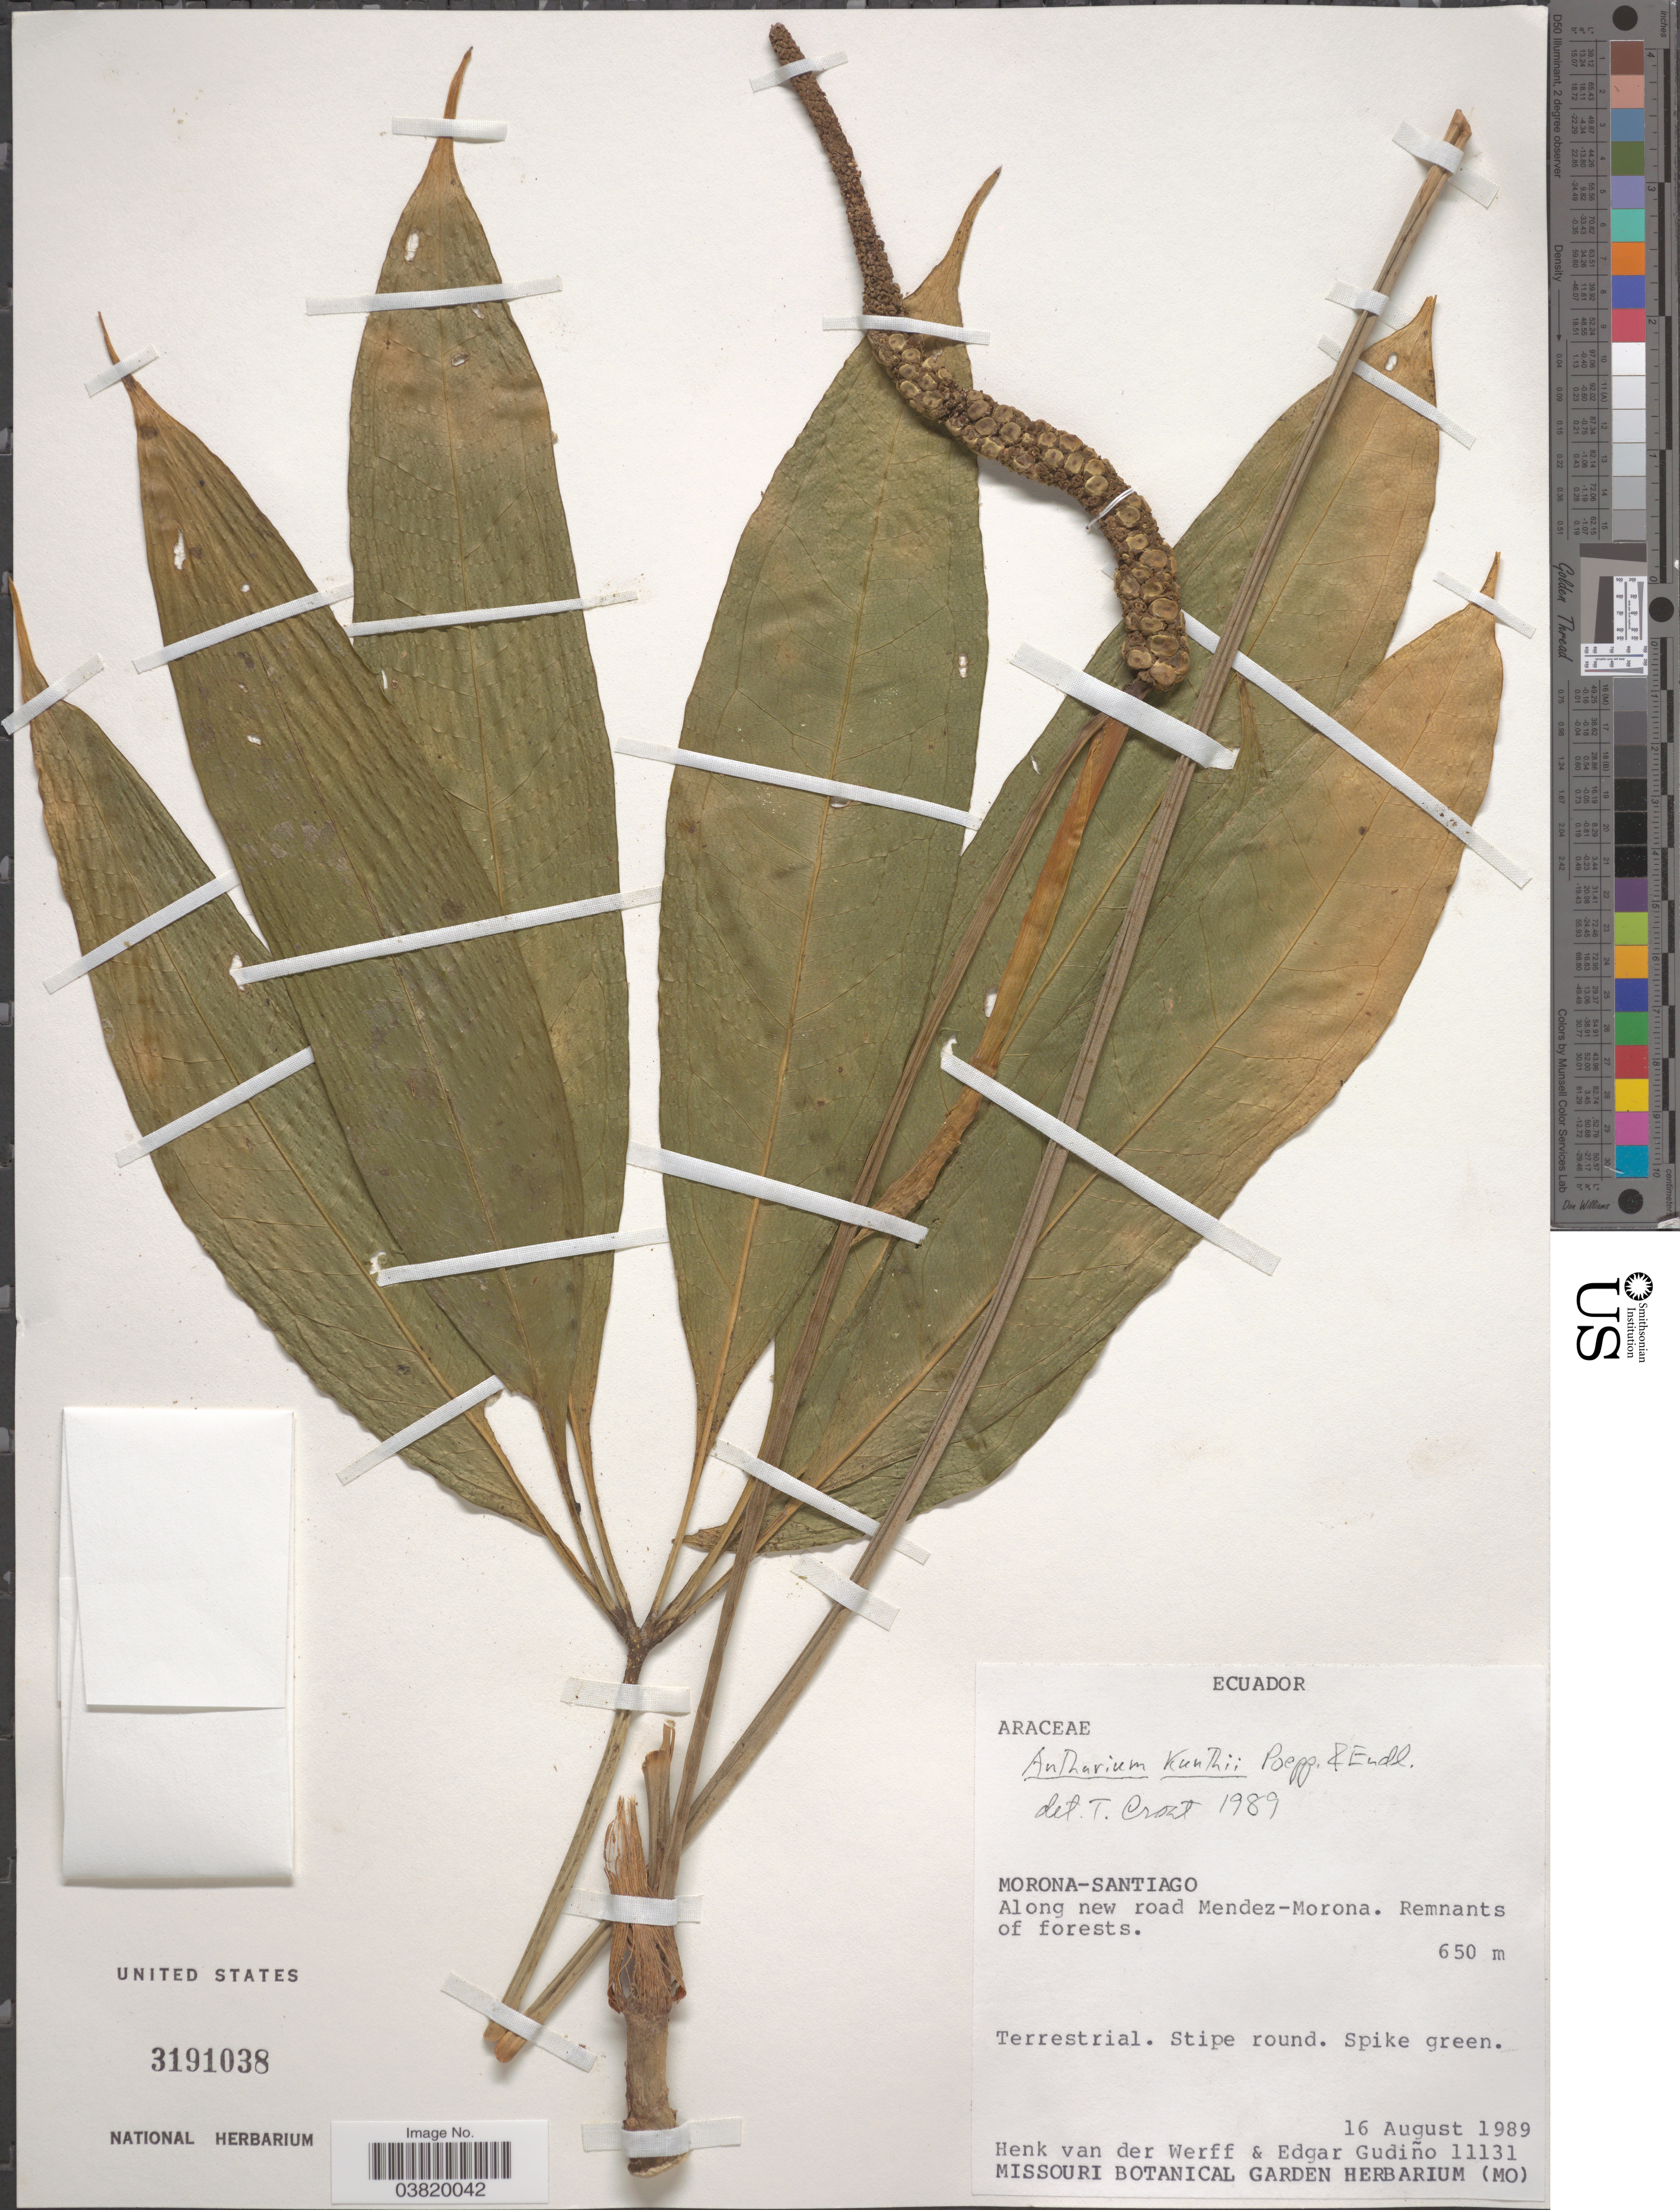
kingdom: Plantae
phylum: Tracheophyta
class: Liliopsida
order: Alismatales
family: Araceae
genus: Anthurium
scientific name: Anthurium kunthii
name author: Poepp.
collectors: H. van der Werff & E. Gudiño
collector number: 11131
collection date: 1989-08-16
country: Ecuador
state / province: Morona-Santiago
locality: Along new road Mendez-Morona.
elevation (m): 650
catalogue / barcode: US 3191038